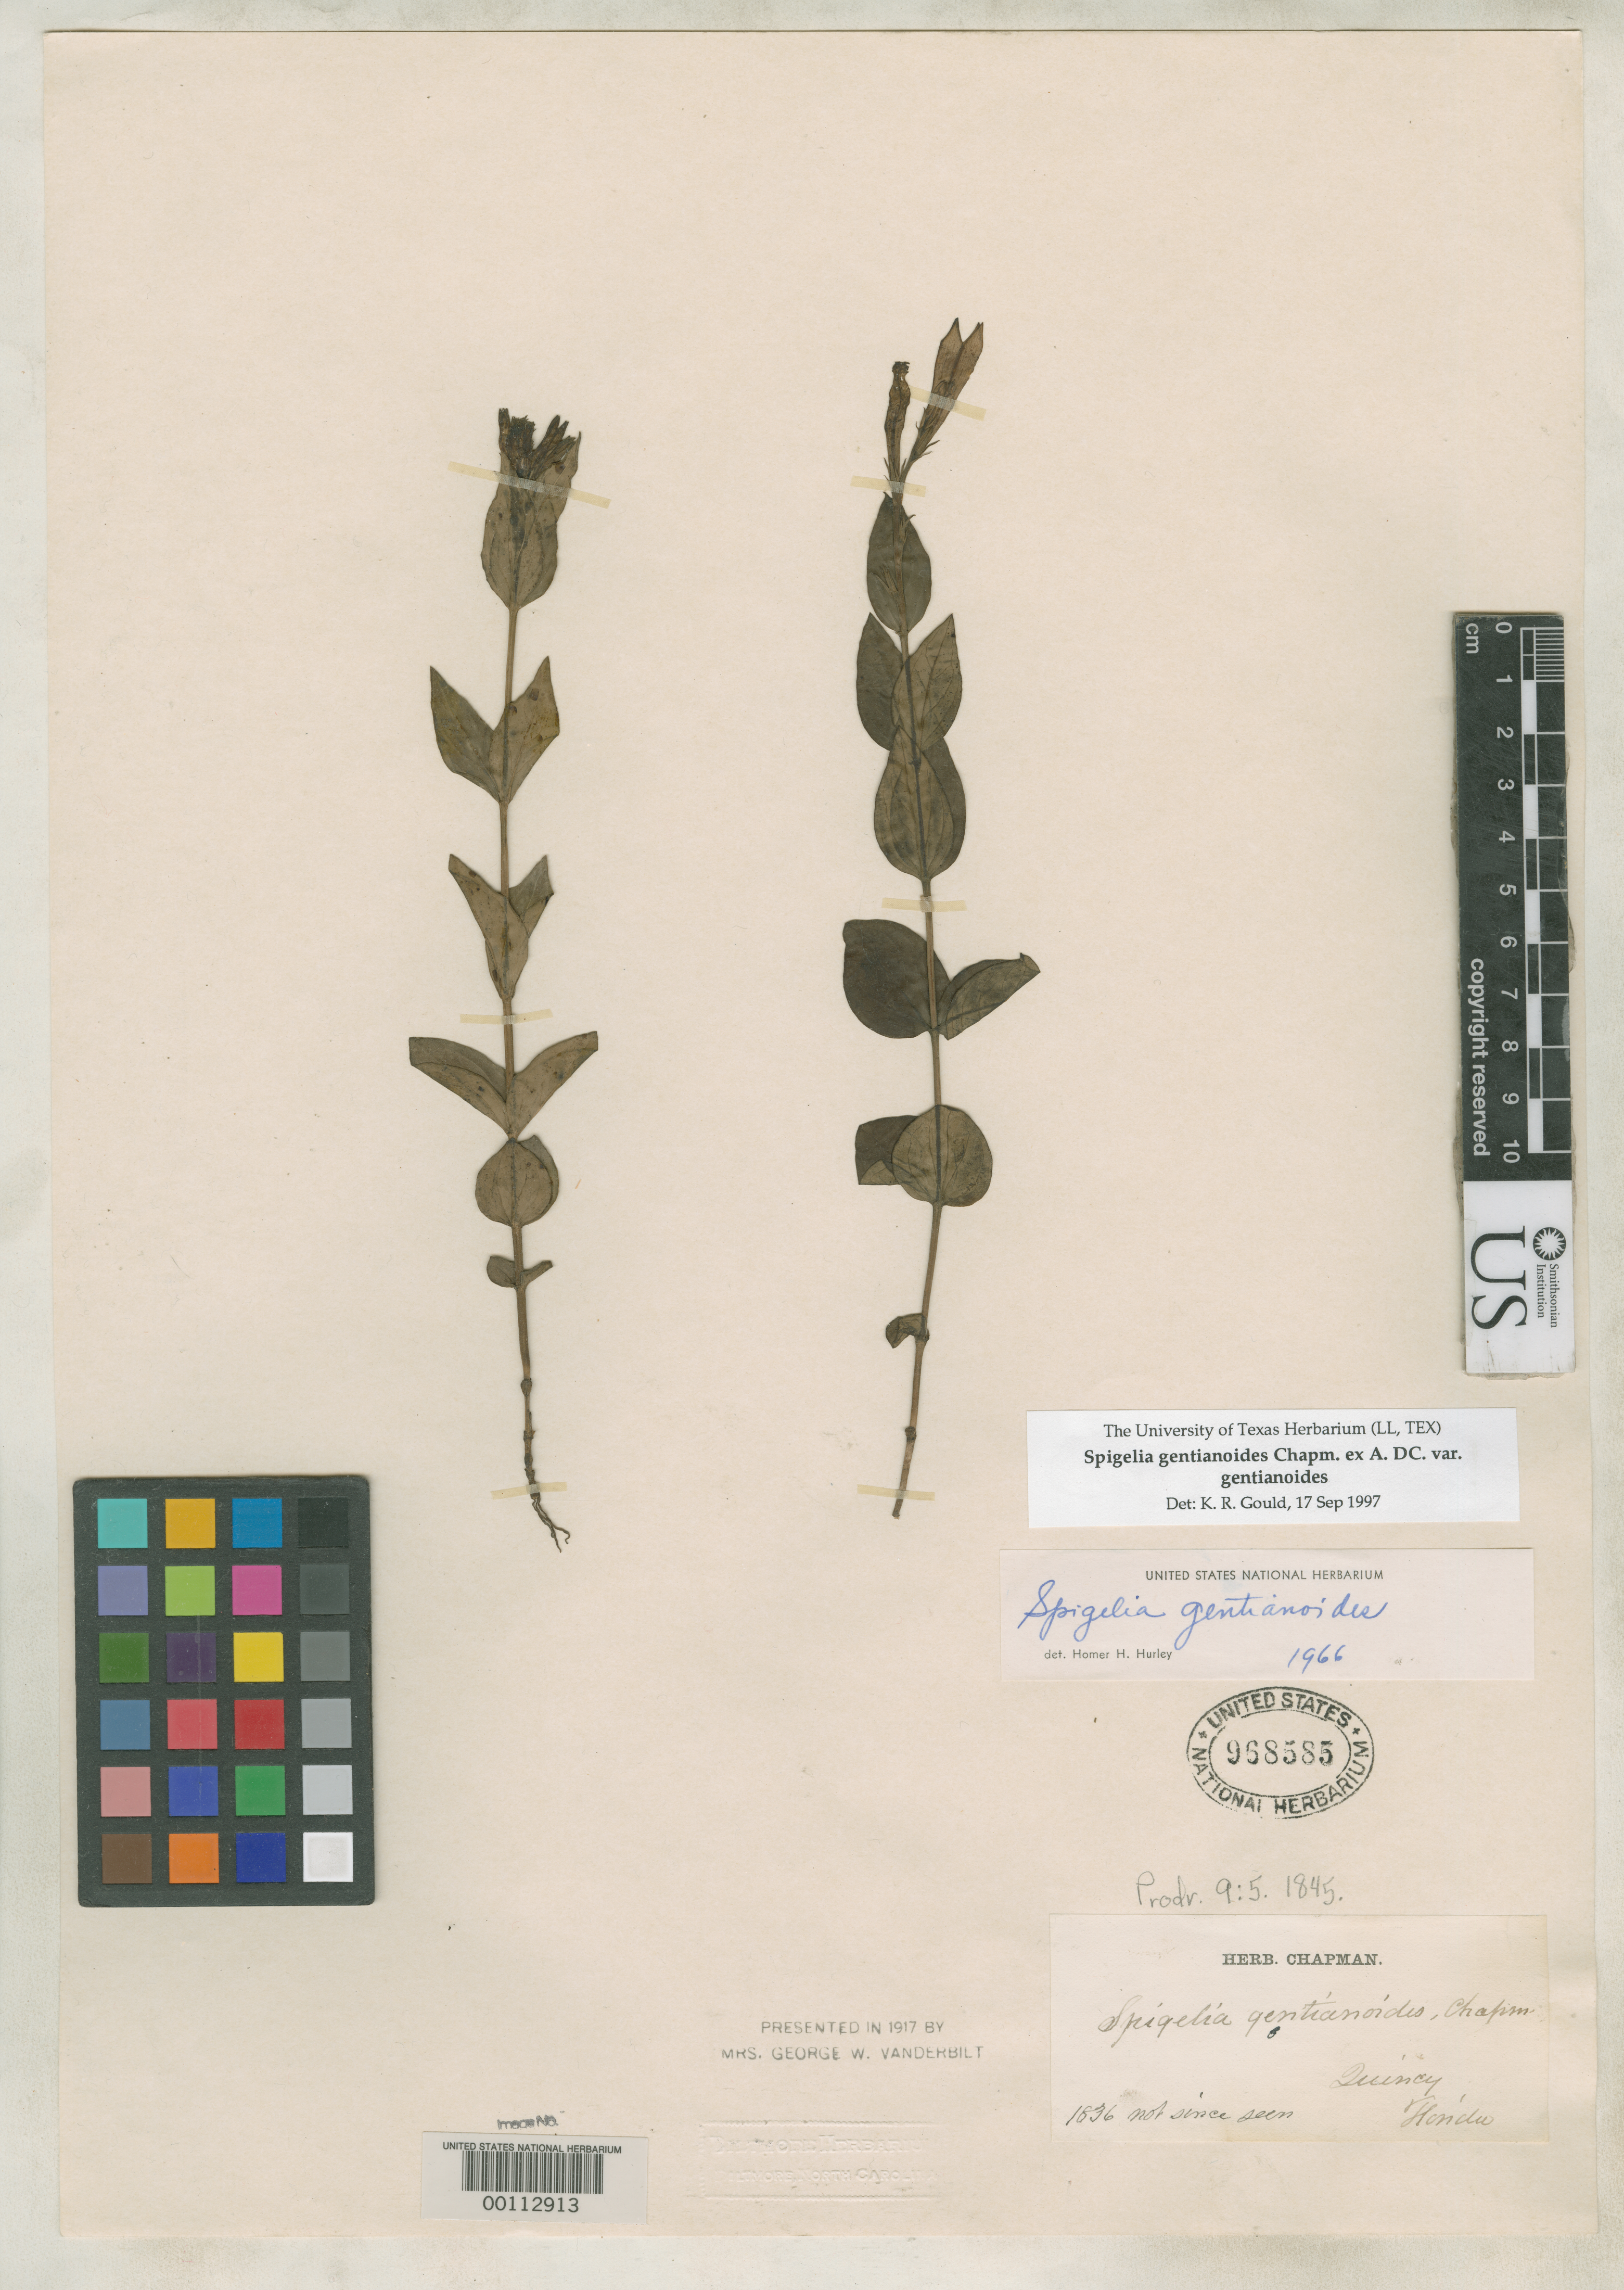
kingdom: Plantae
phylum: Tracheophyta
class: Magnoliopsida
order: Gentianales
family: Loganiaceae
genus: Spigelia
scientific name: Spigelia gentianoides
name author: Chapm. ex A. DC. in DC.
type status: Type Collection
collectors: A. W. Chapman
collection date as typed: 1836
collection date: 1836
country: United States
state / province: Florida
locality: Quincy.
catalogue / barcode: US 968585